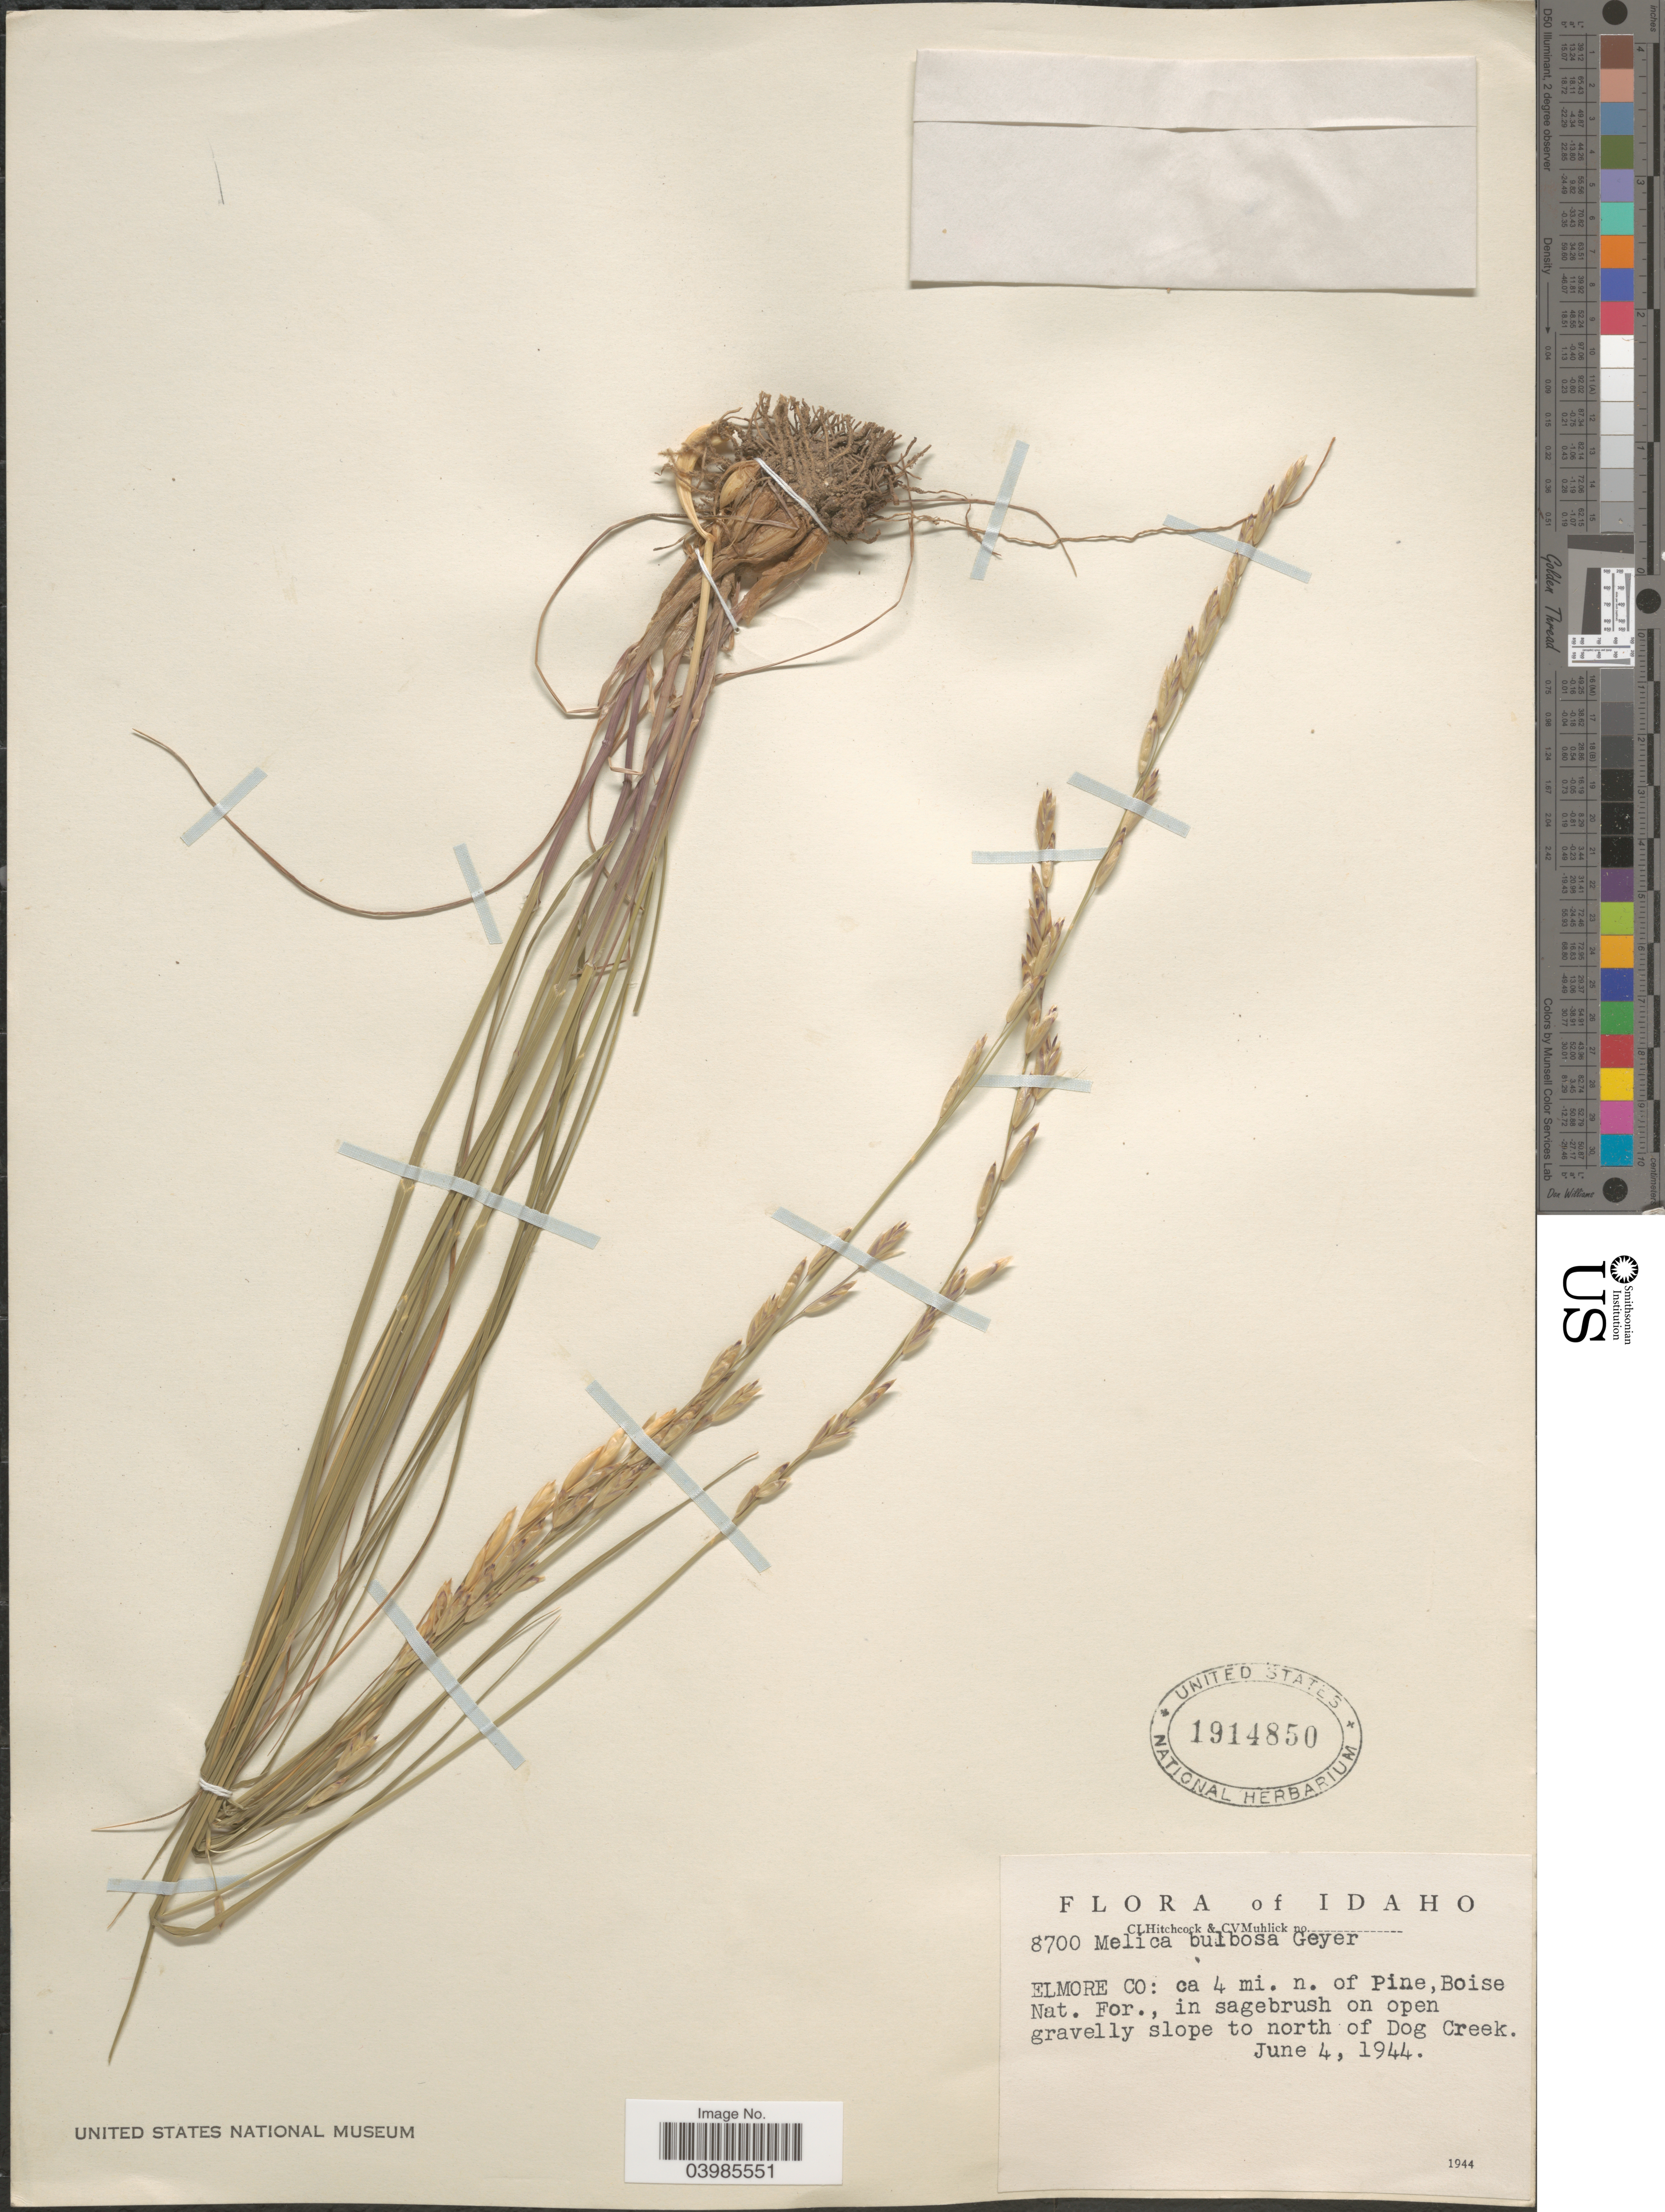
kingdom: Plantae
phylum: Tracheophyta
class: Liliopsida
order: Poales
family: Poaceae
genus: Melica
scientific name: Melica bulbosa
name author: Geyer ex Porter & J.M. Coult.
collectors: C. L. Hitchcock & C. V. Muhlick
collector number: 8700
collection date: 1944-06-04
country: United States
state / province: Idaho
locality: Elmore Co: ca 4 mi. n. of Pine, Boise Nat. For., in sagebrush on open gravelly slope to north of Dog Creek.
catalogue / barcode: US 1914850